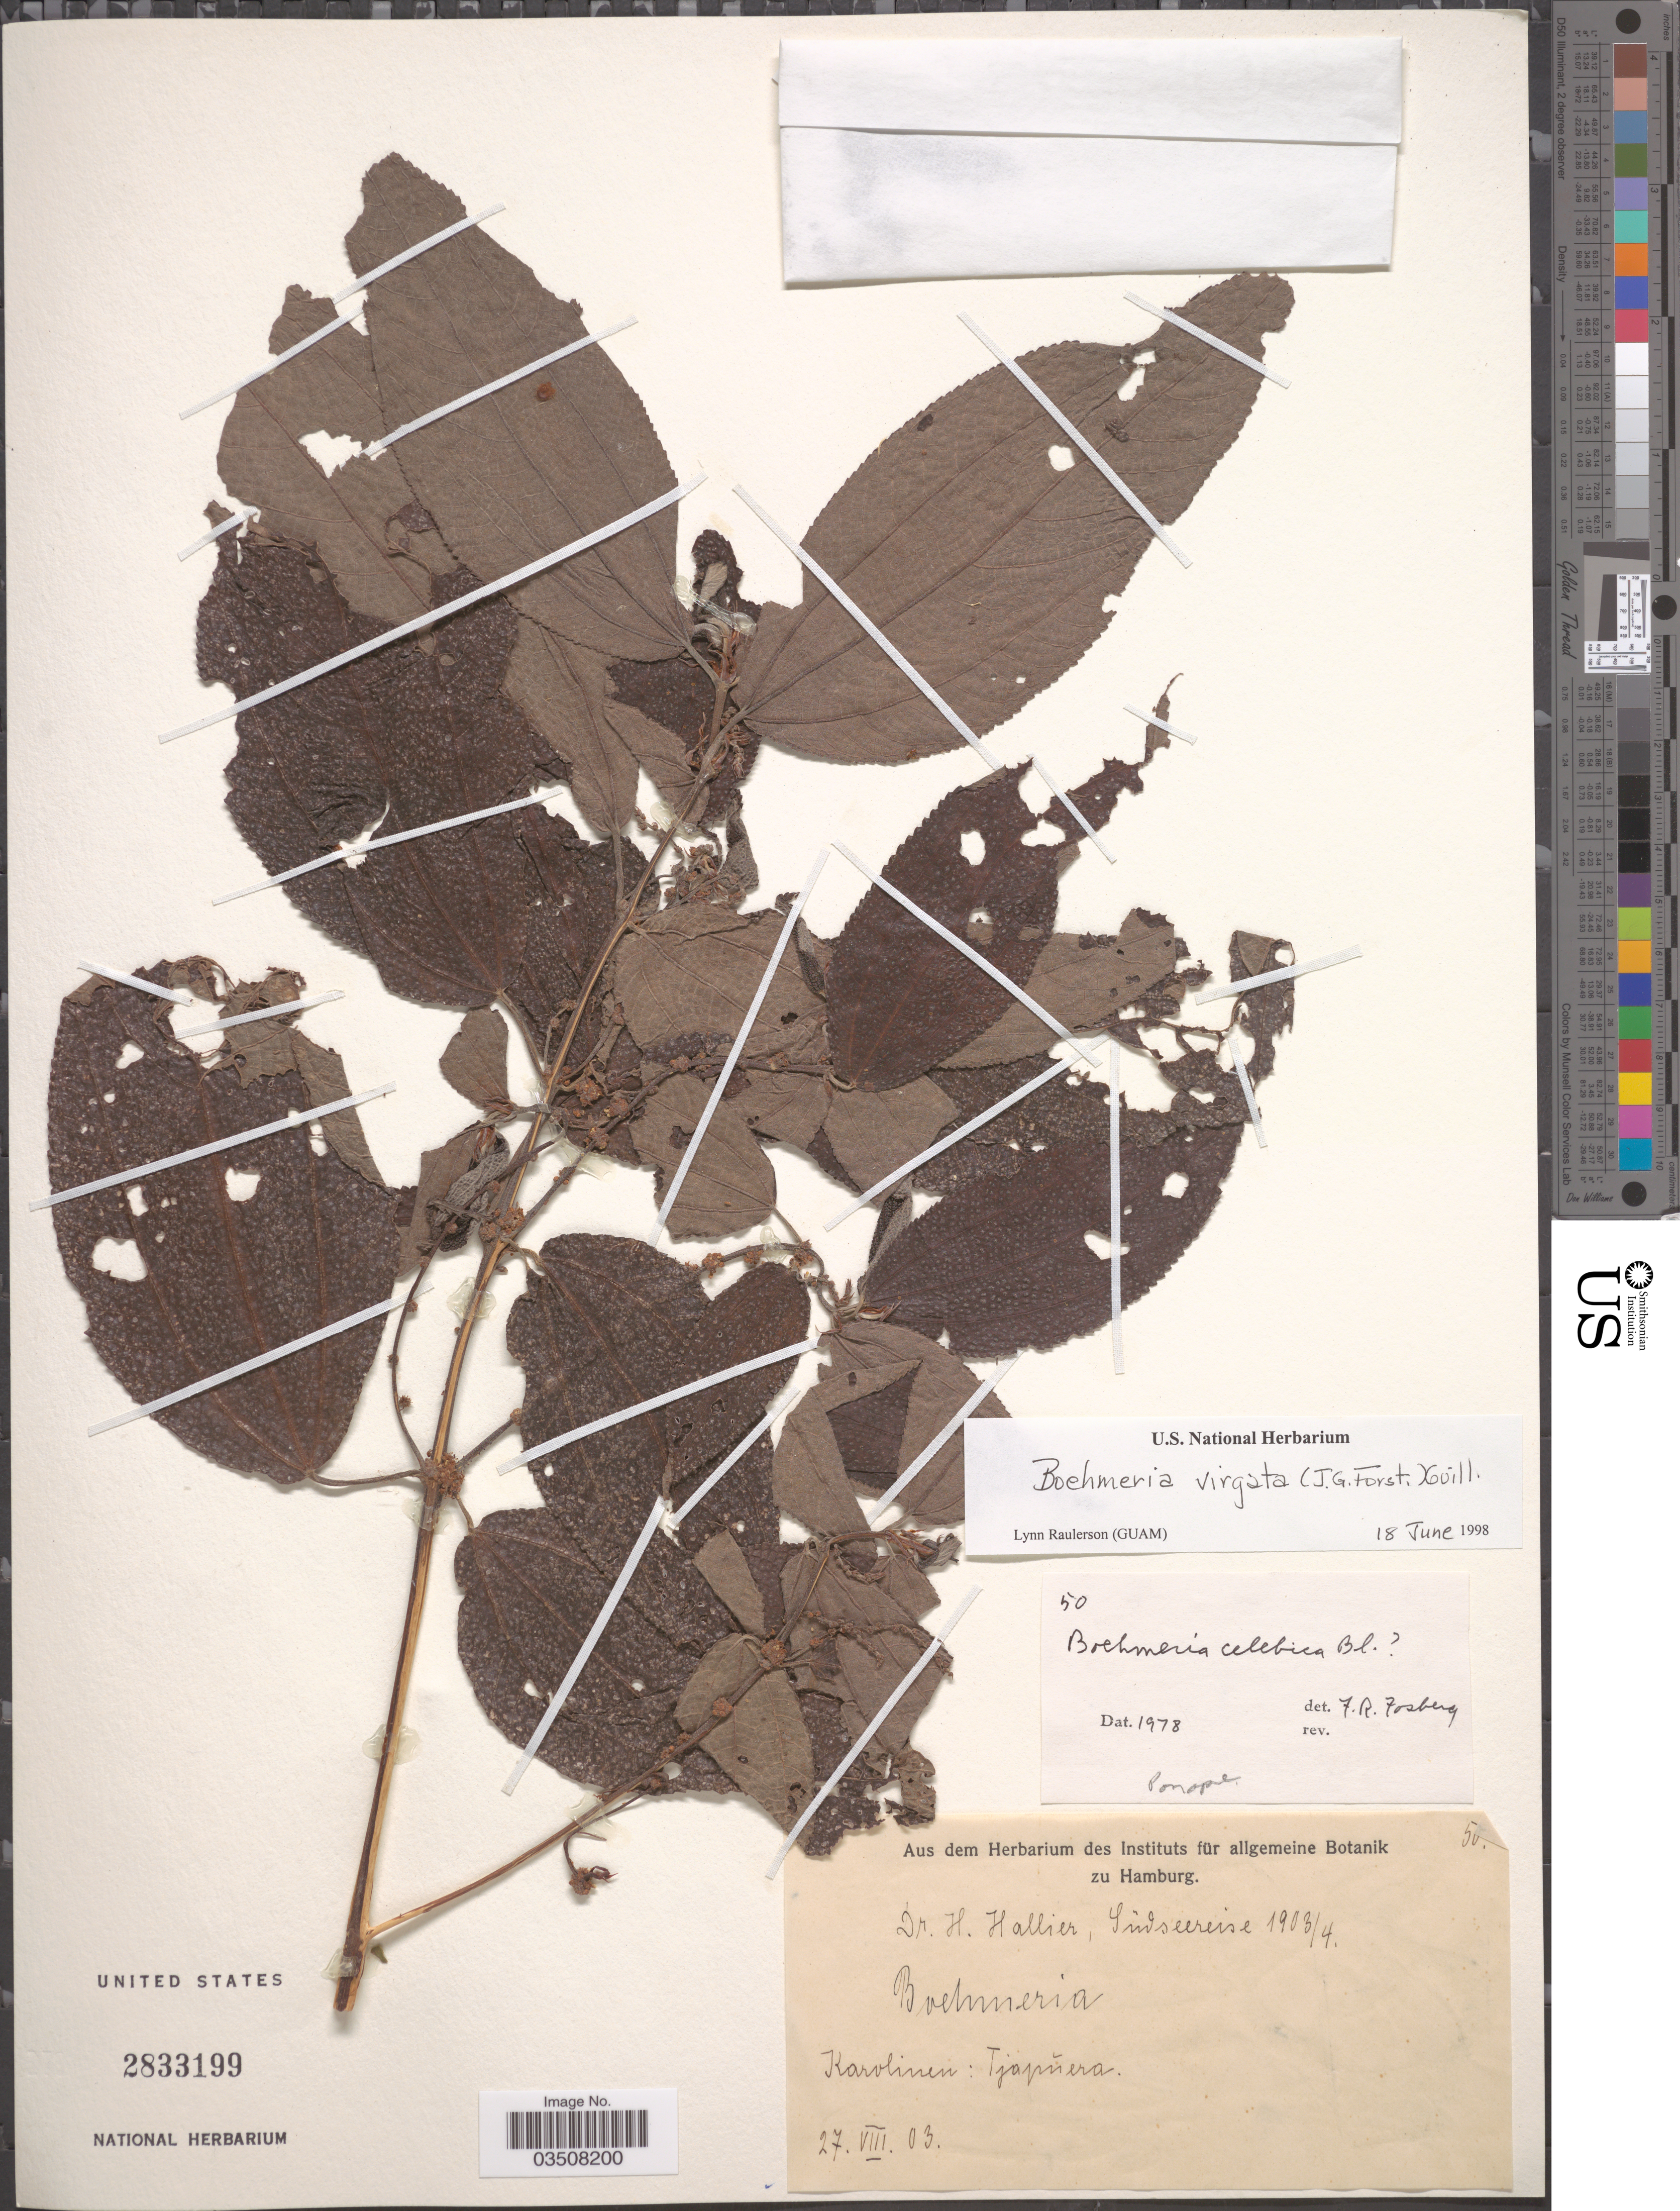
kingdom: Plantae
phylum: Tracheophyta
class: Magnoliopsida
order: Rosales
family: Urticaceae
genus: Boehmeria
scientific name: Boehmeria virgata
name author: (G. Forst.) Guill.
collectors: H. G. Hallier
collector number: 50?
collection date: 1903-08-27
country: Micronesia, Federated States of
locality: Karolinen: Tjapnera.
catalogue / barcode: US 2833199